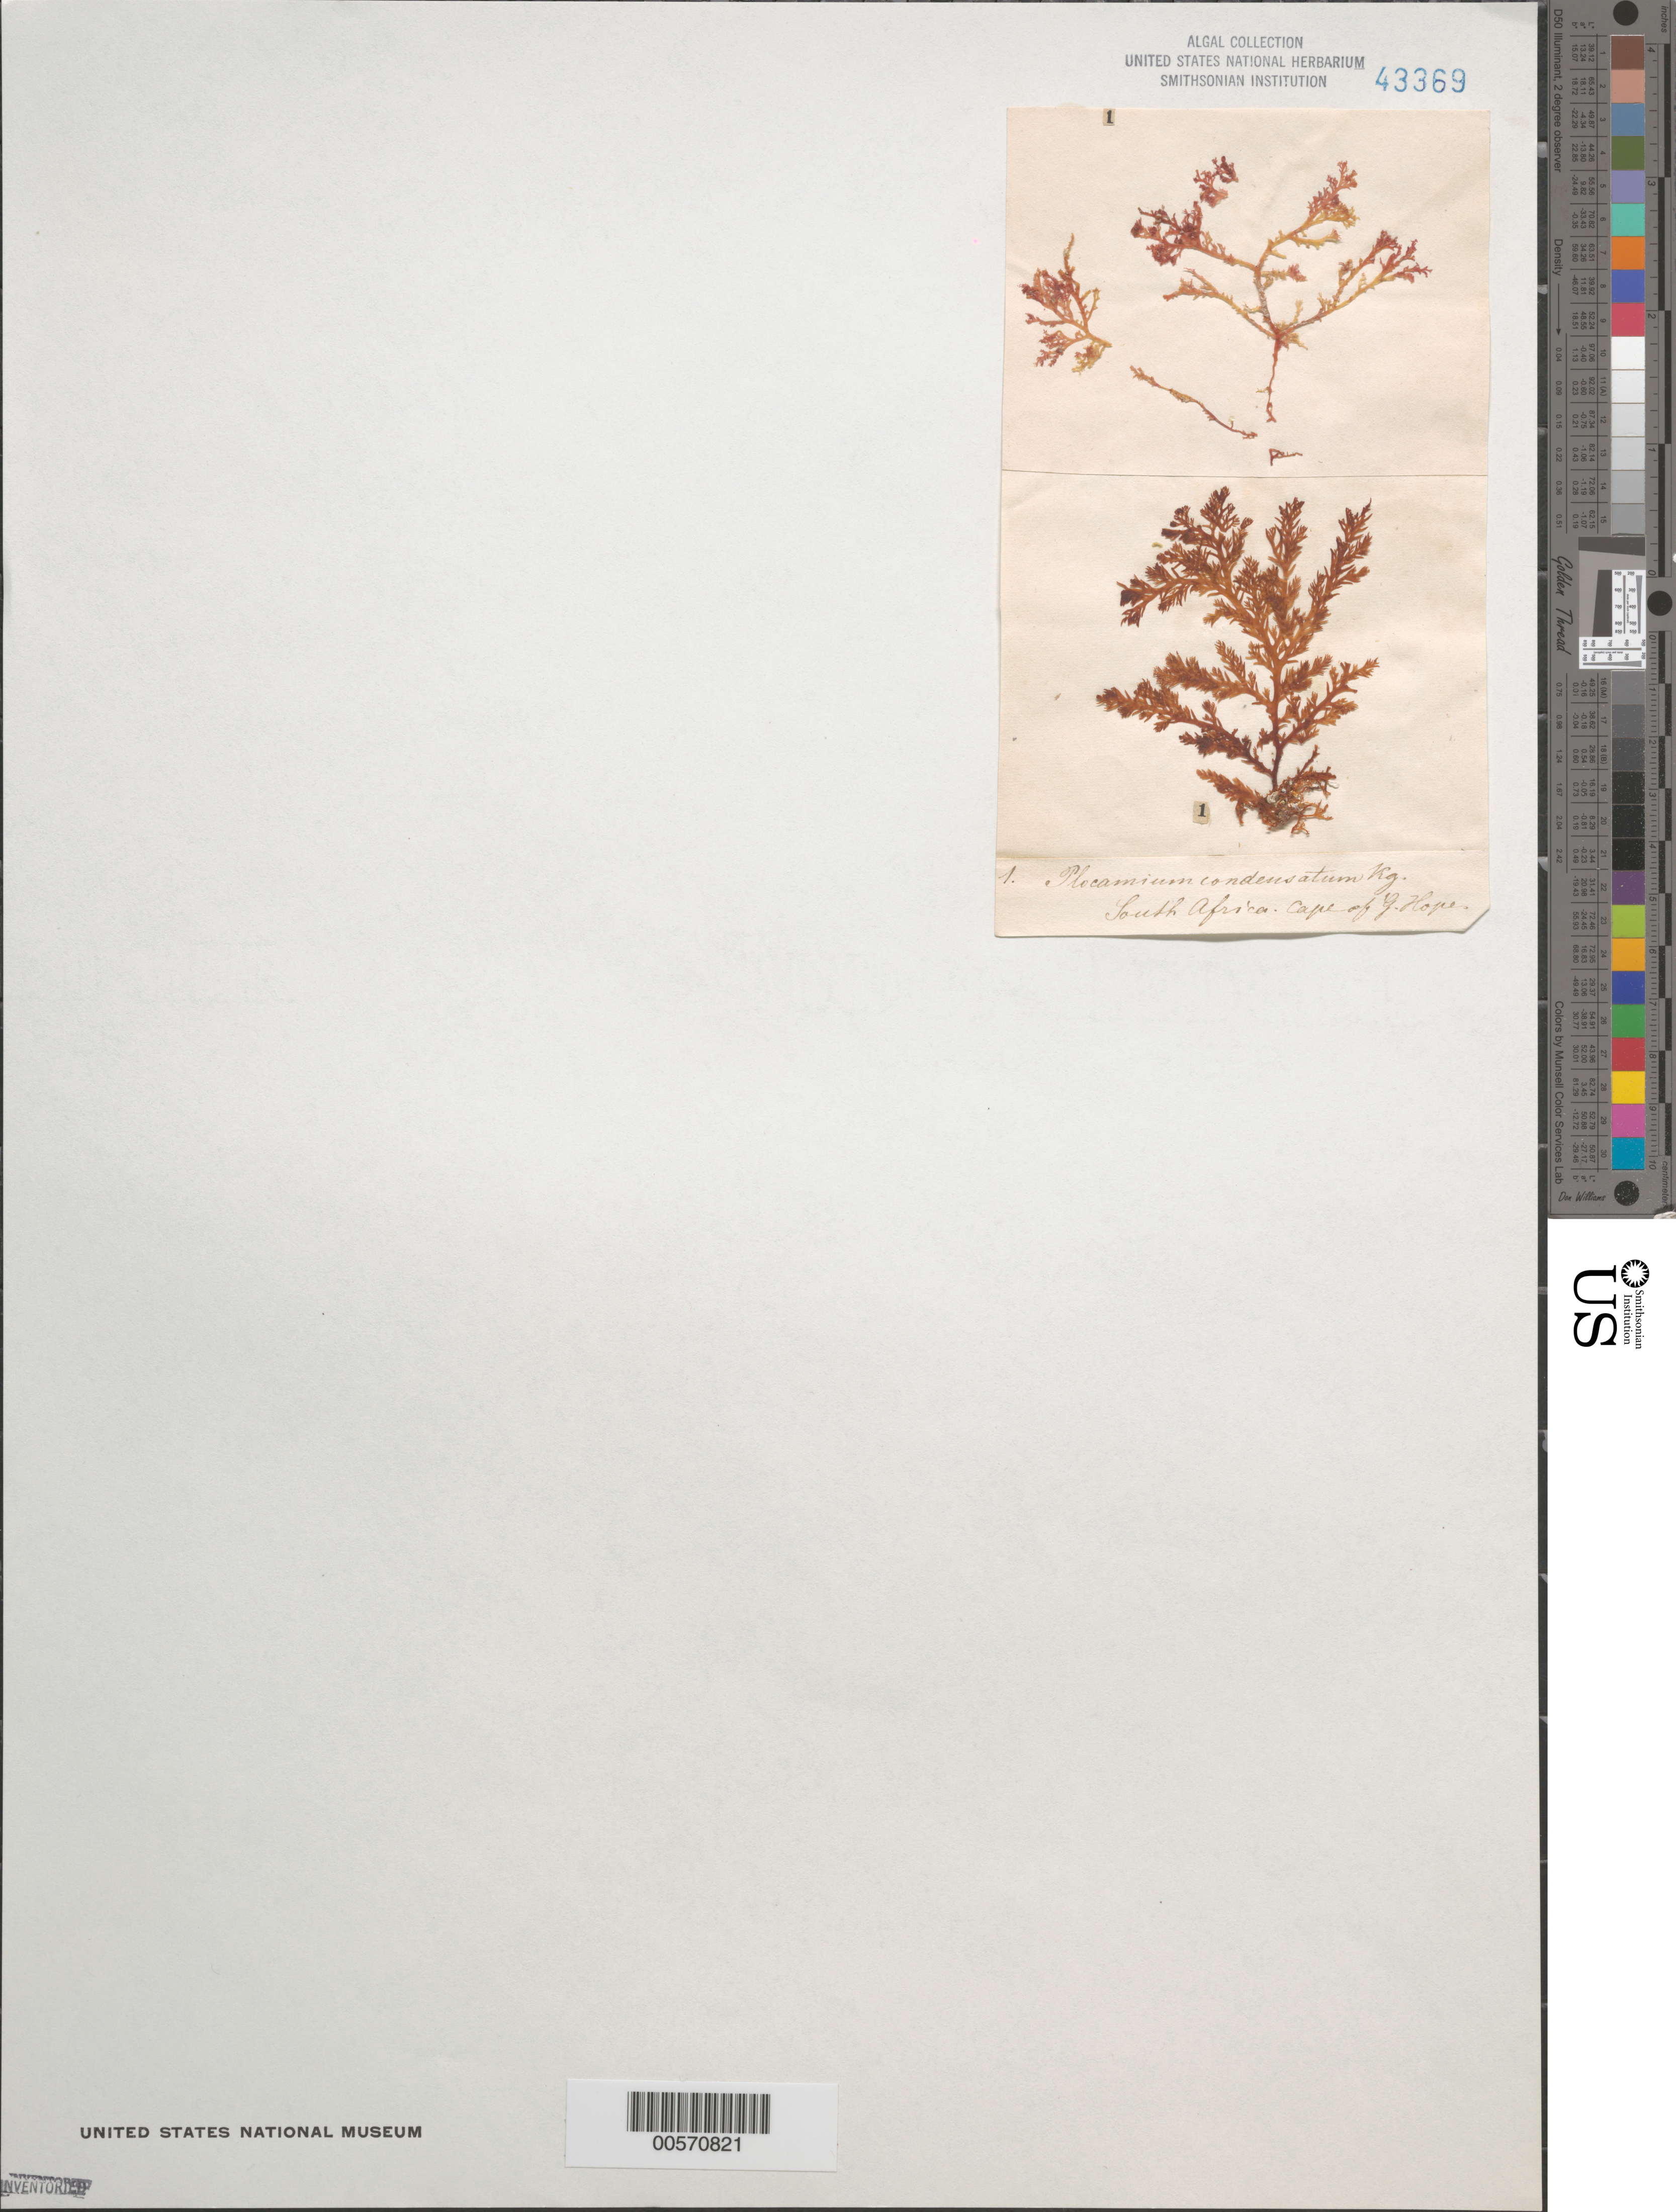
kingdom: Plantae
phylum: Rhodophyta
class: Florideophyceae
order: Plocamiales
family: Plocamiaceae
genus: Plocamium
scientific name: Plocamium rigidium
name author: Bory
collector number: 1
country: South Africa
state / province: Western Cape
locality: Cape of good hope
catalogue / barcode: US 43369